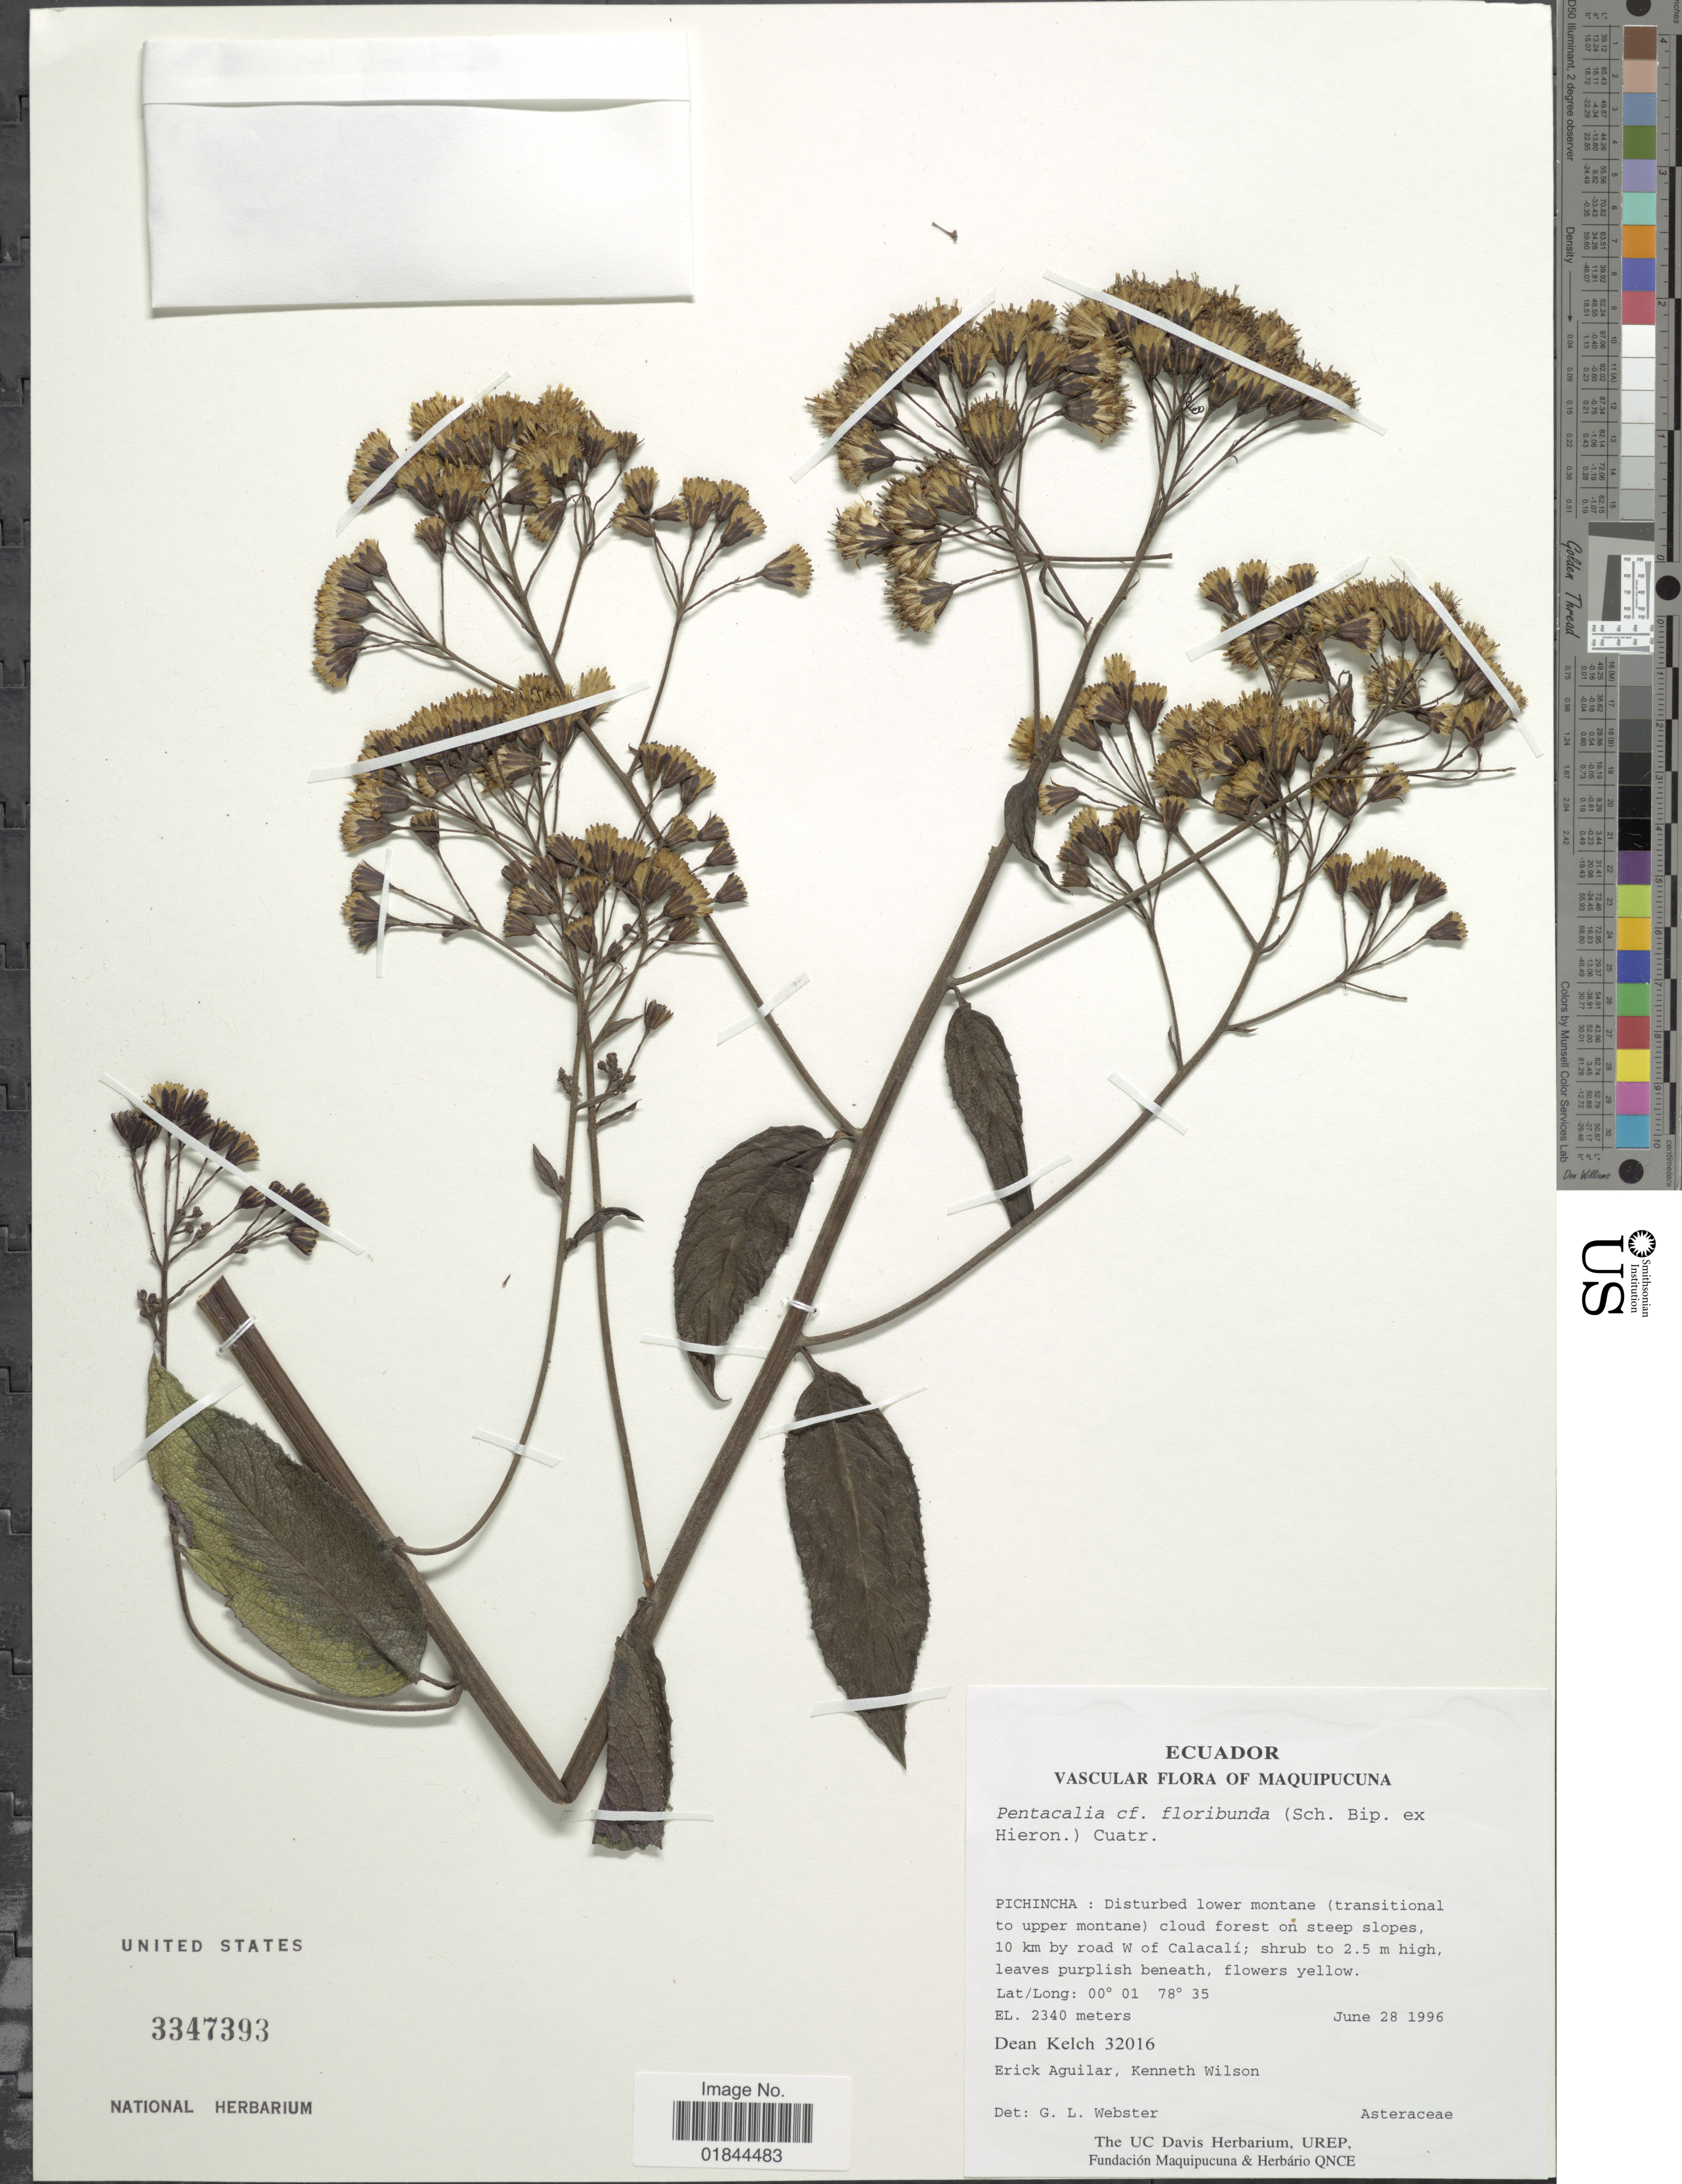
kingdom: Plantae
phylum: Tracheophyta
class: Magnoliopsida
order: Asterales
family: Asteraceae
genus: Dendrophorbium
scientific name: Dendrophorbium sotarense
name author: (Hieron.) C. Jeffrey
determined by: Calvo, Joel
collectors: D. Kelch, E. Aguilar & K. Wilson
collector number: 32016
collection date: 1996-06-28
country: Ecuador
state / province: Pichincha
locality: Disturbed lower montane (transitional to upper montane) cloud forest on steep slopes, 10 km by road W of Calacalí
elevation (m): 2340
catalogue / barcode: US 3347393